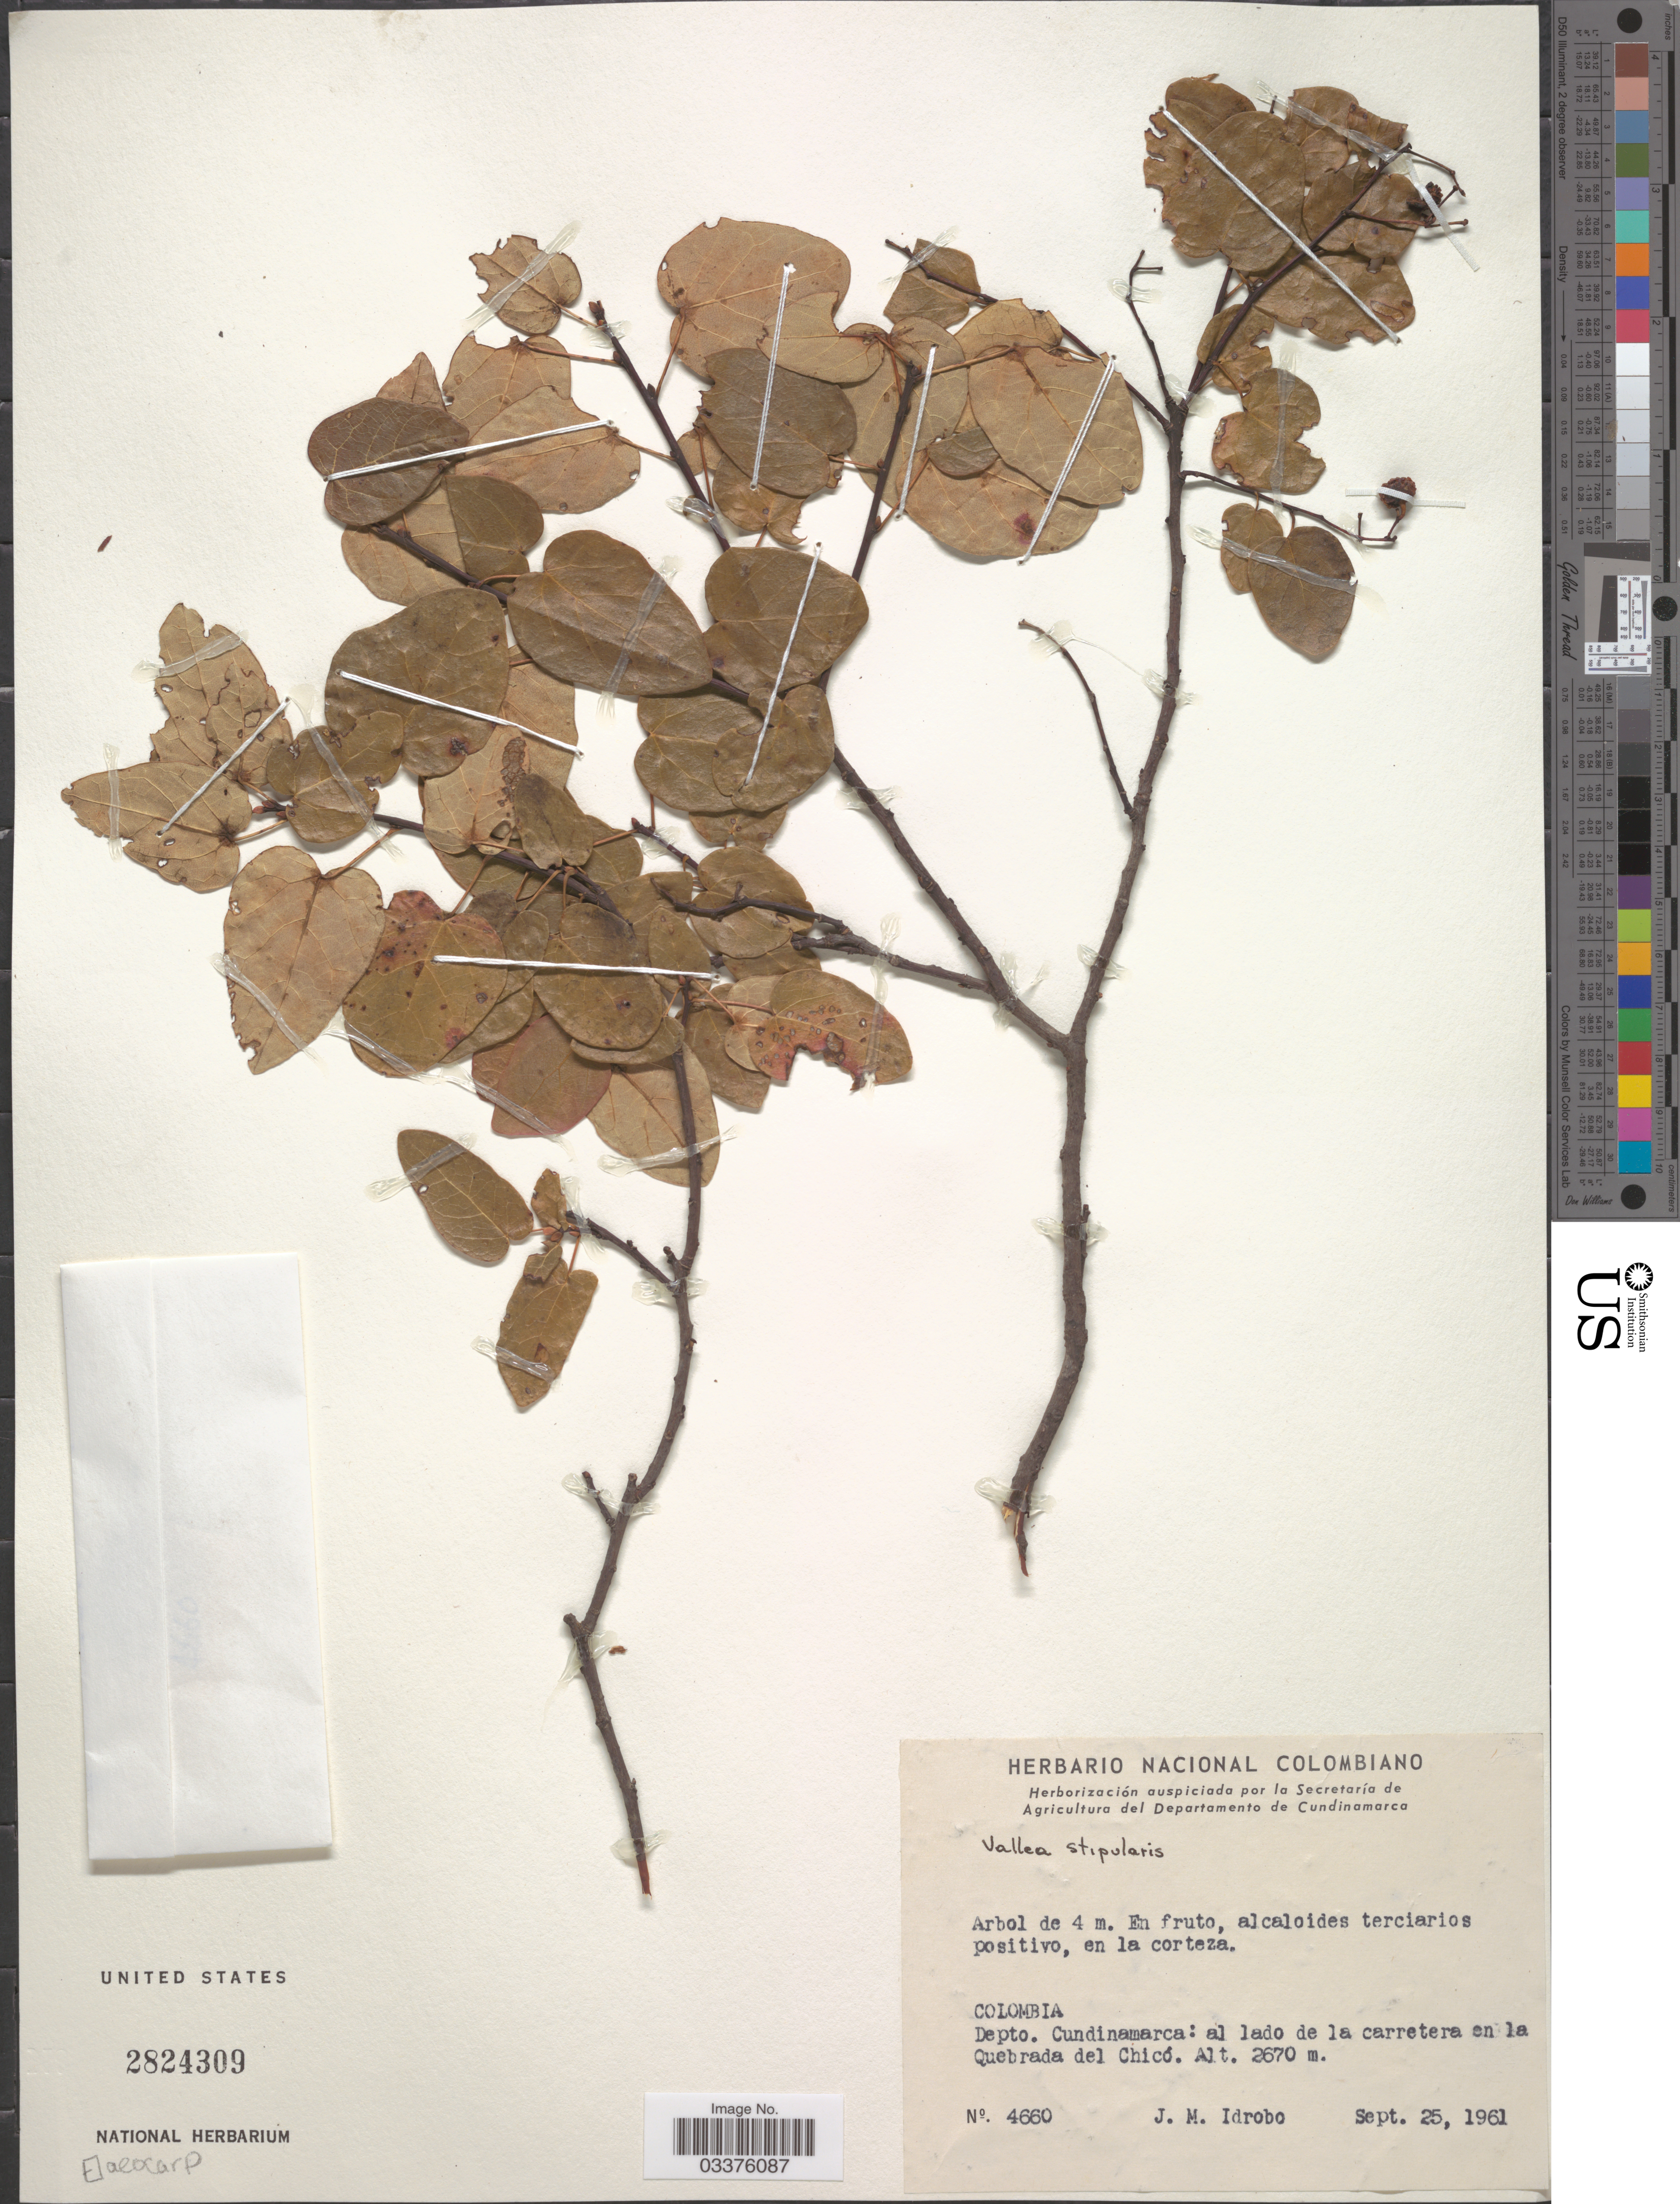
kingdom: Plantae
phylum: Tracheophyta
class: Magnoliopsida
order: Oxalidales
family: Elaeocarpaceae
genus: Vallea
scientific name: Vallea stipularis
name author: L. f.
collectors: J. M. Idrobo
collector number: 4660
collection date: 1961-09-25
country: Colombia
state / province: Cundinamarca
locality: Depto. Cundinamarca: al lado de la carretera en la Quebrada del Chicó.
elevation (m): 2670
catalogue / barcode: US 2824309